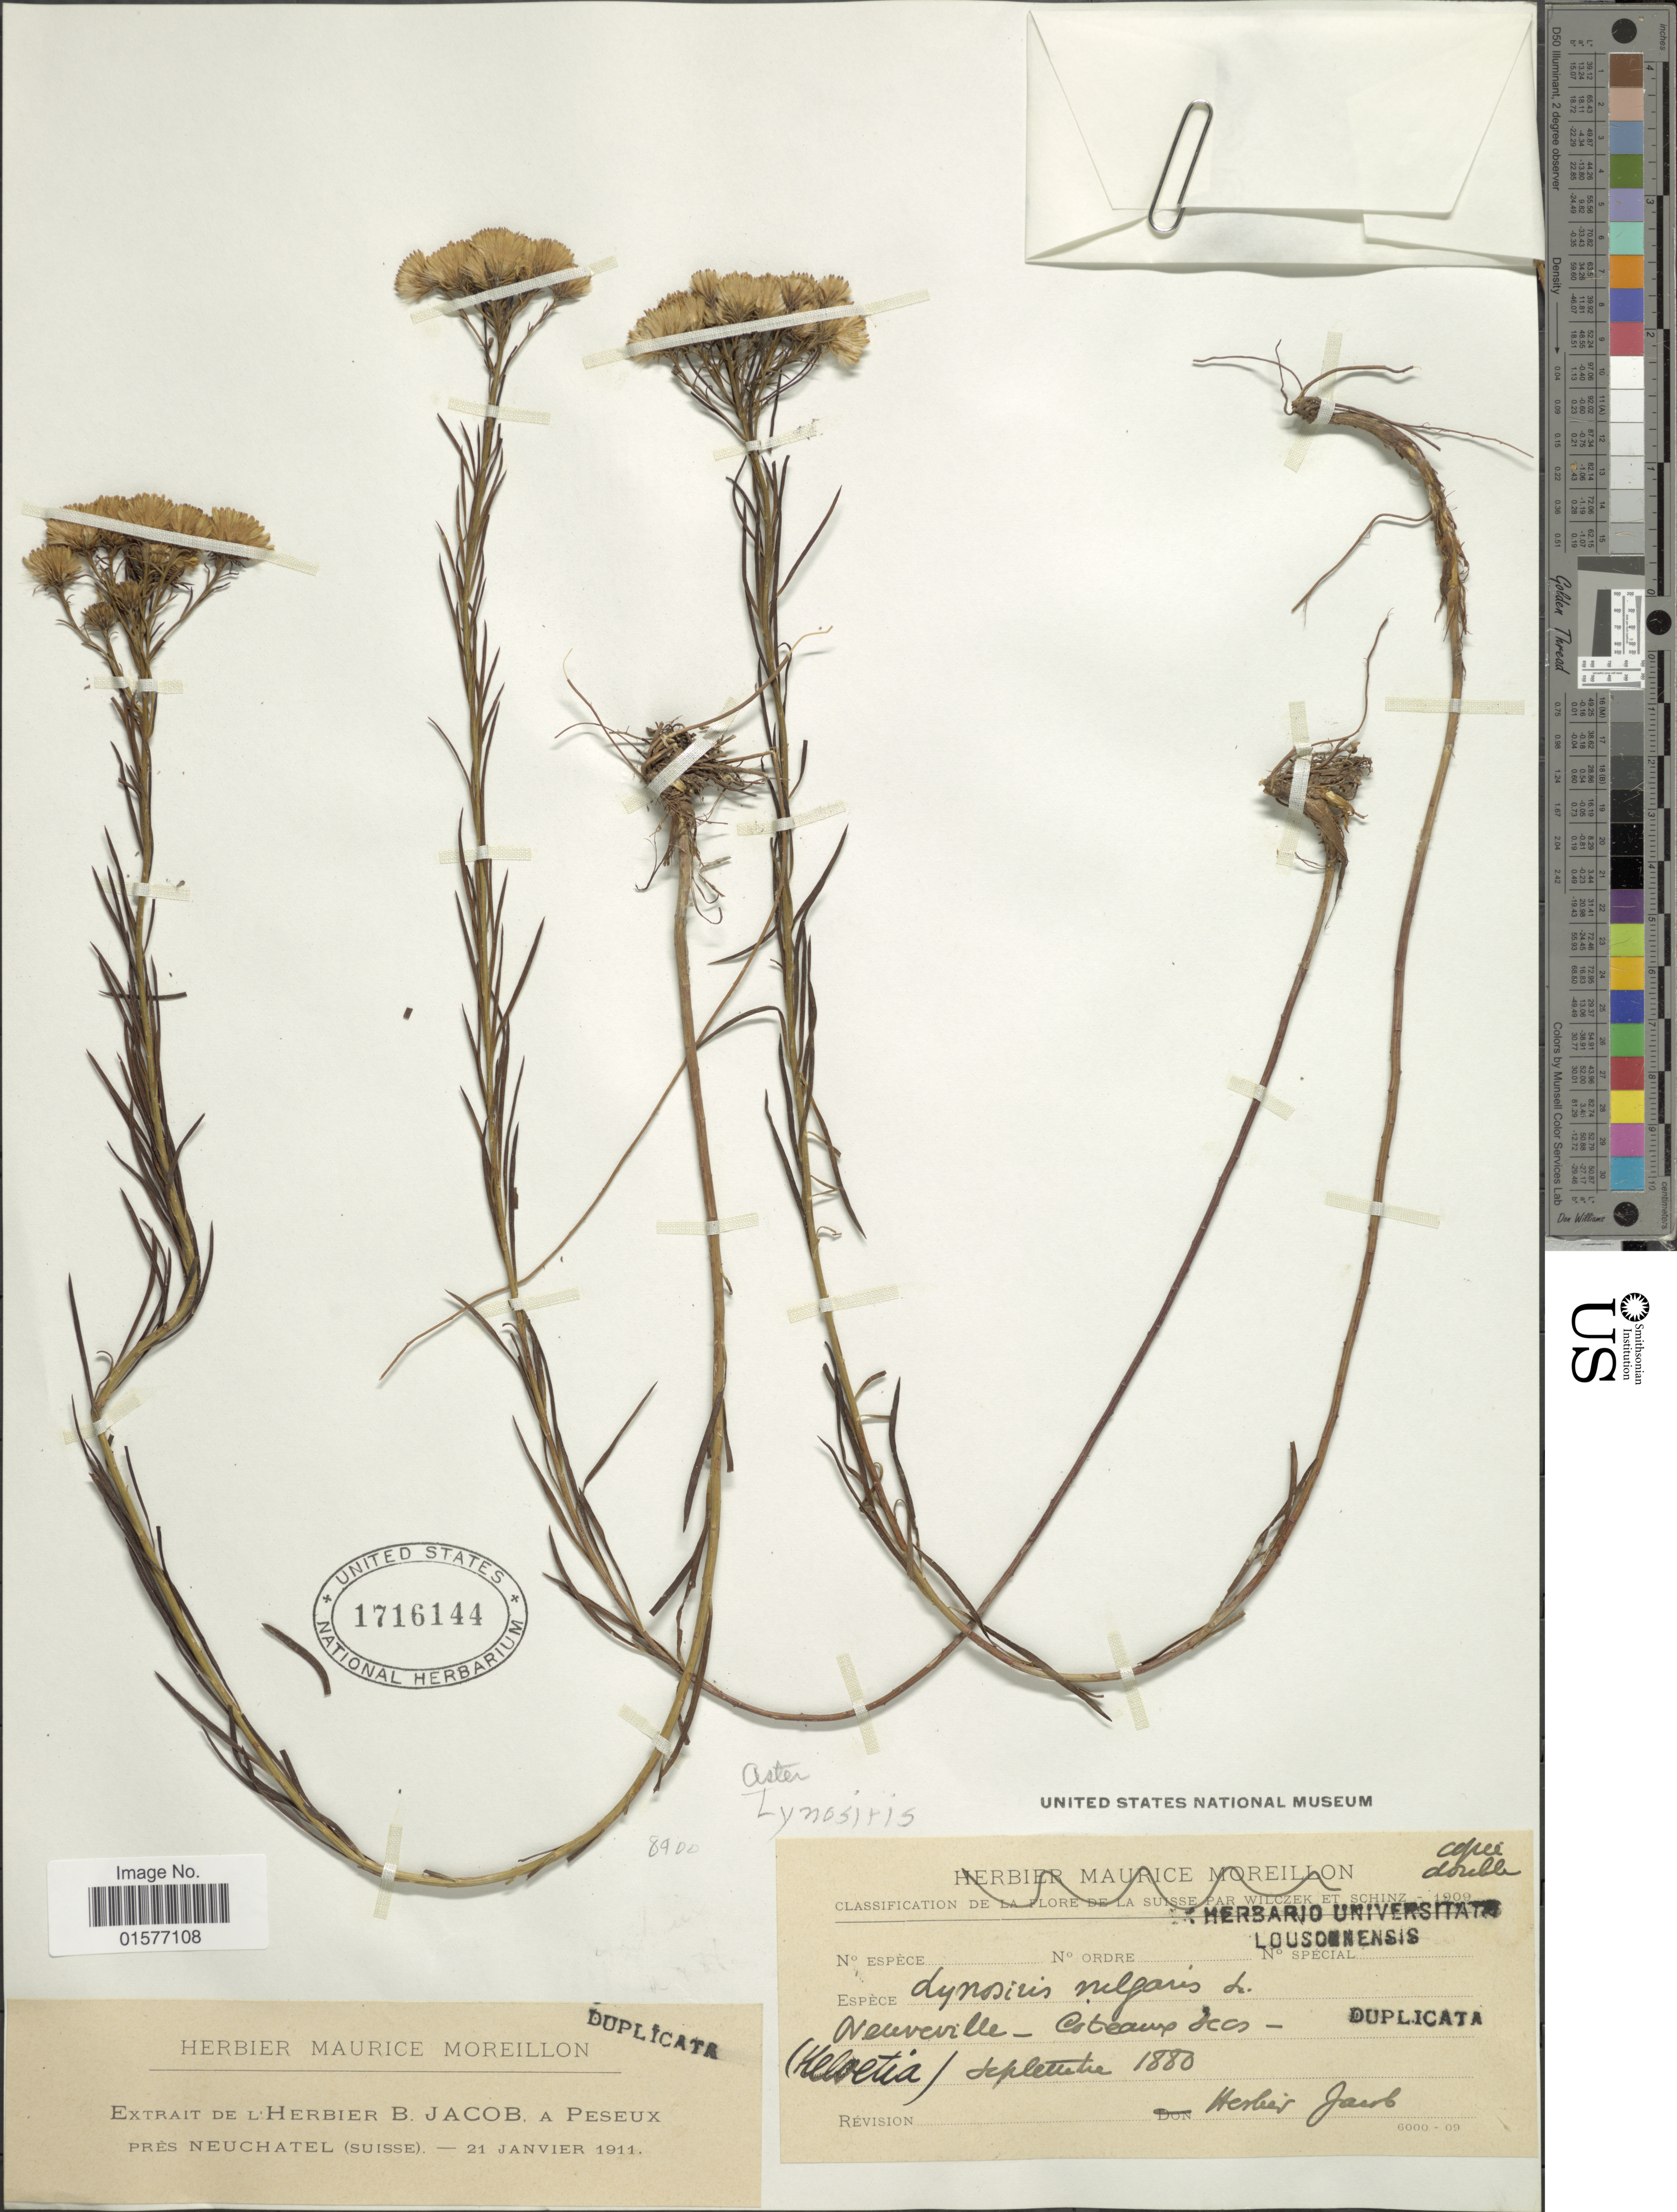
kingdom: Plantae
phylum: Tracheophyta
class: Magnoliopsida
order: Asterales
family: Asteraceae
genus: Linosyris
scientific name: Linosyris sp.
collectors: ex herb. Jacob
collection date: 1880-09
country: Switzerland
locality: Neuveville - Cateaux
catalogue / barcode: US 1716144